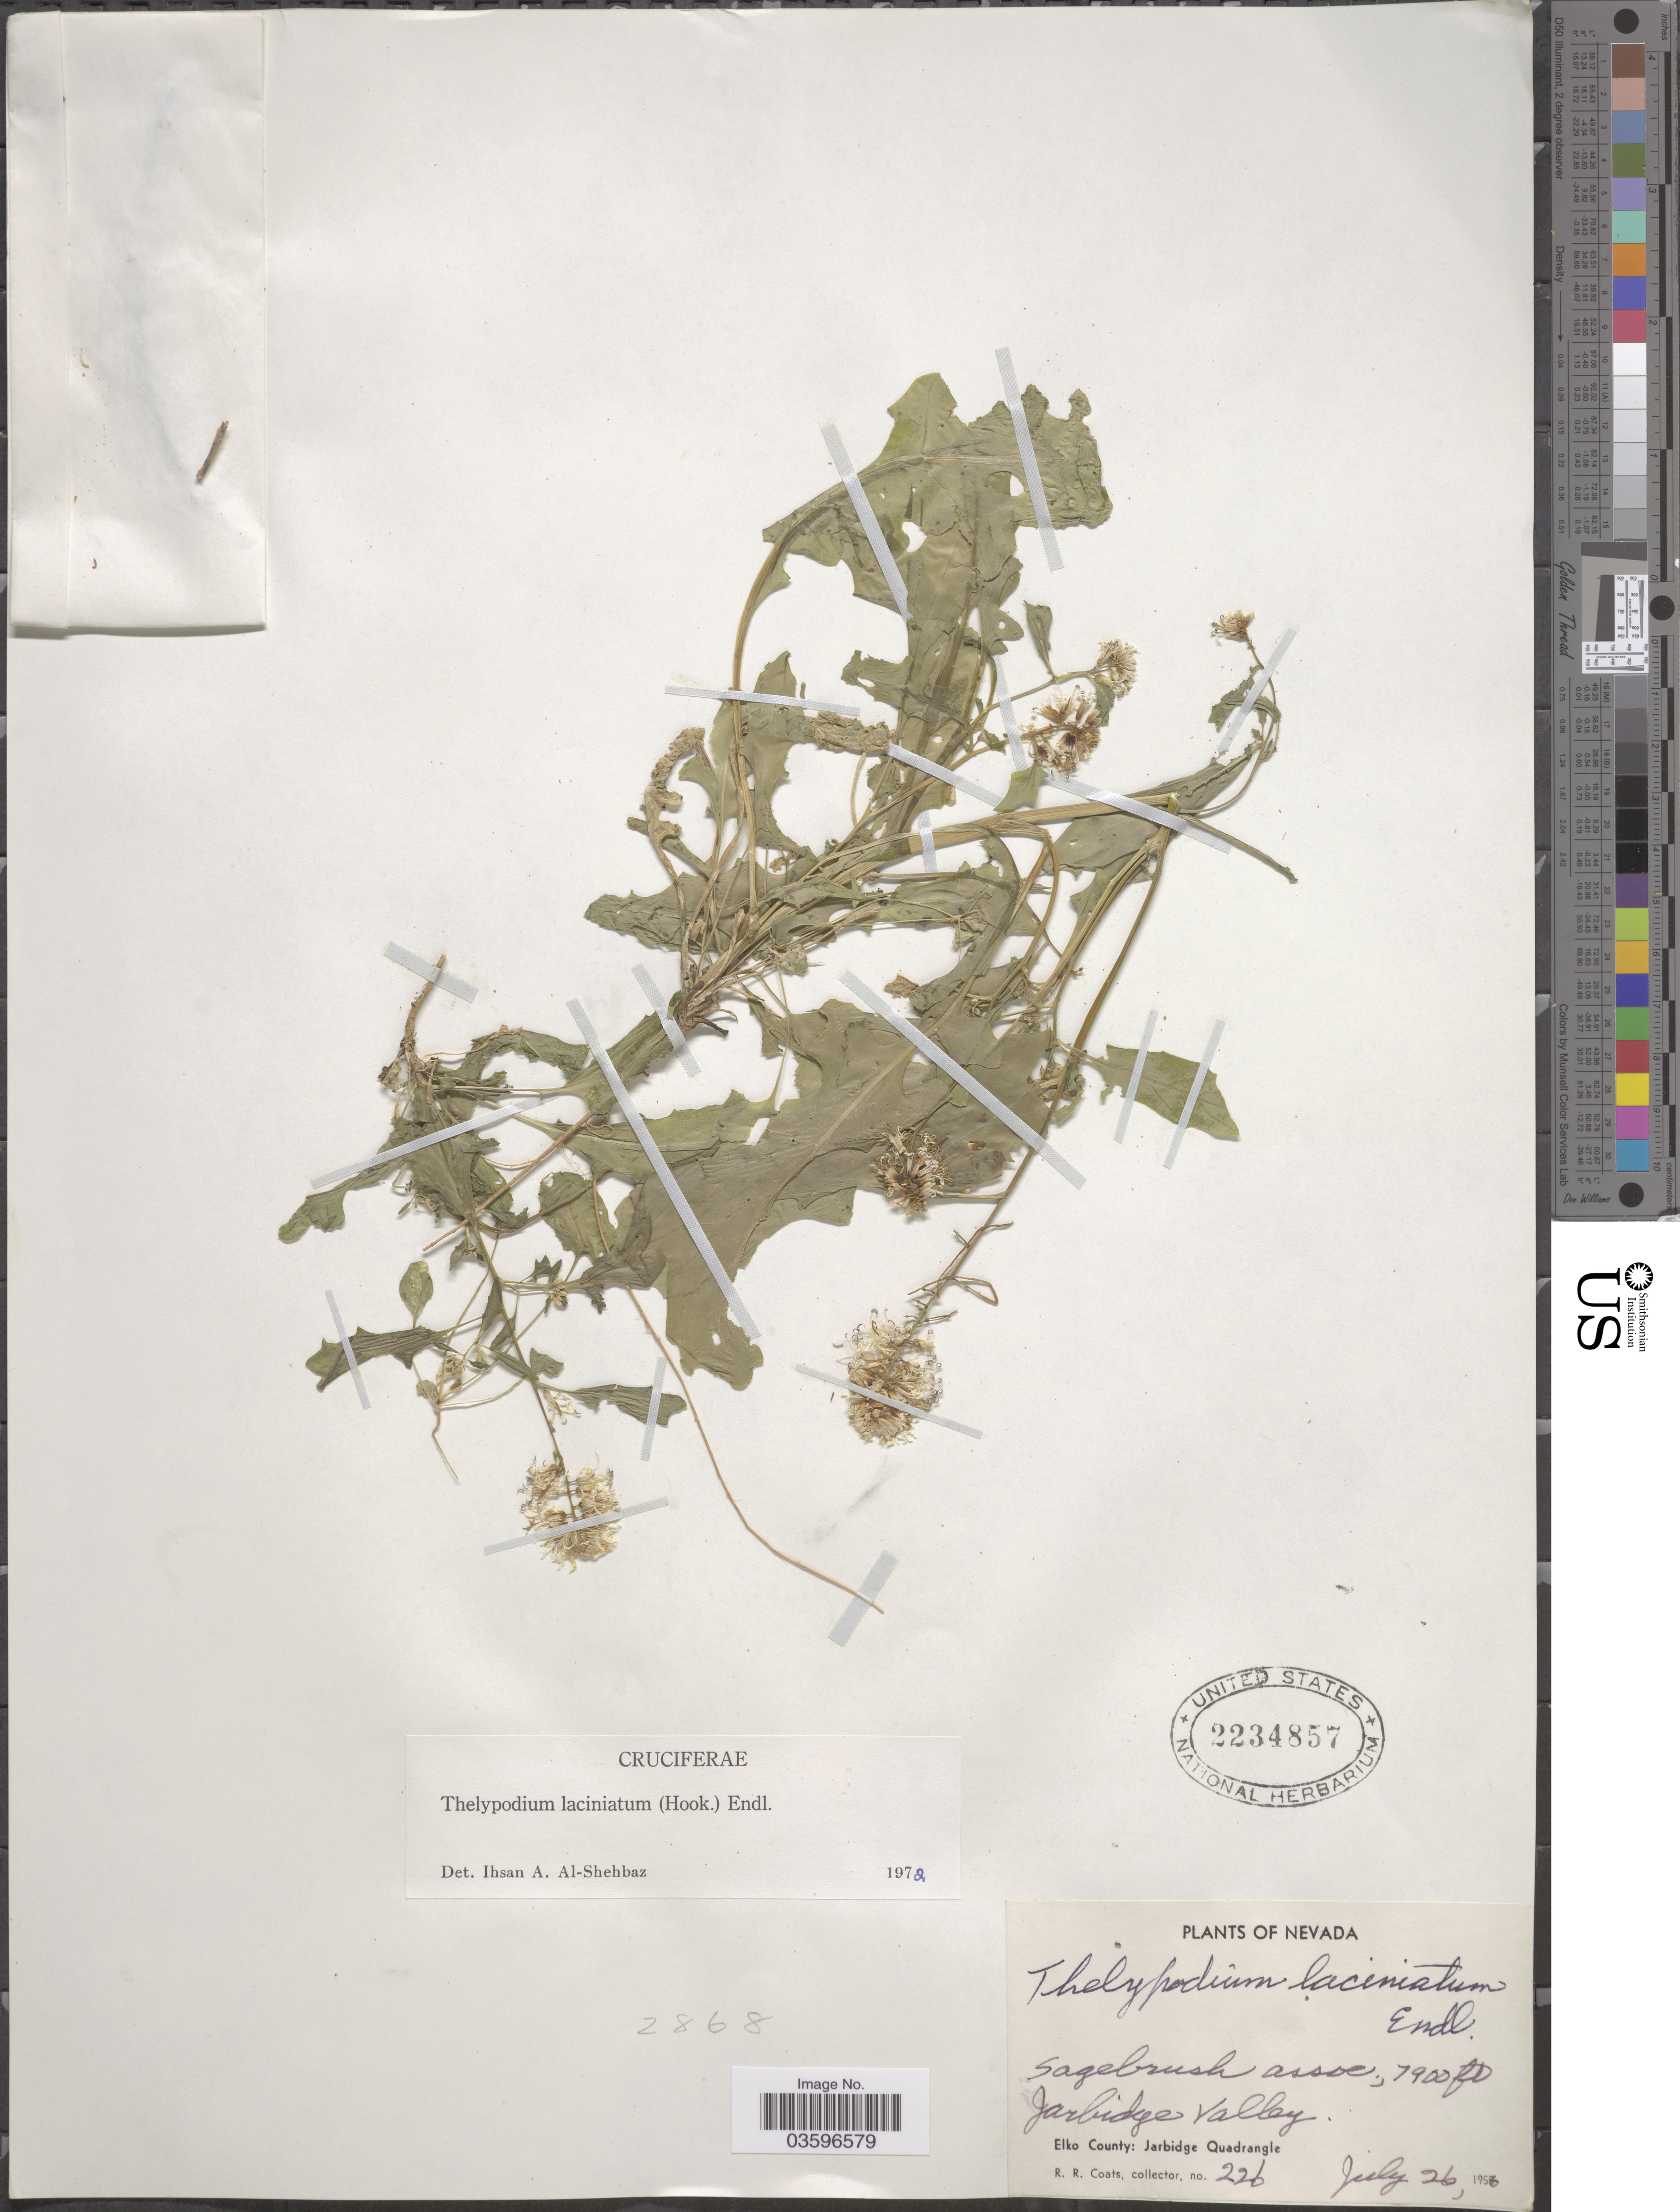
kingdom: Plantae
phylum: Tracheophyta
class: Magnoliopsida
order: Brassicales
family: Brassicaceae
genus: Thelypodium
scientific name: Thelypodium laciniatum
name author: (Hook.) Endl.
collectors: R. Coats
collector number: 226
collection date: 1956-07-26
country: United States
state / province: Nevada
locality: Jarbidge Valley. Elko County: Jarbidge Quadrangle.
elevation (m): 2408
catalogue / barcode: US 2234857